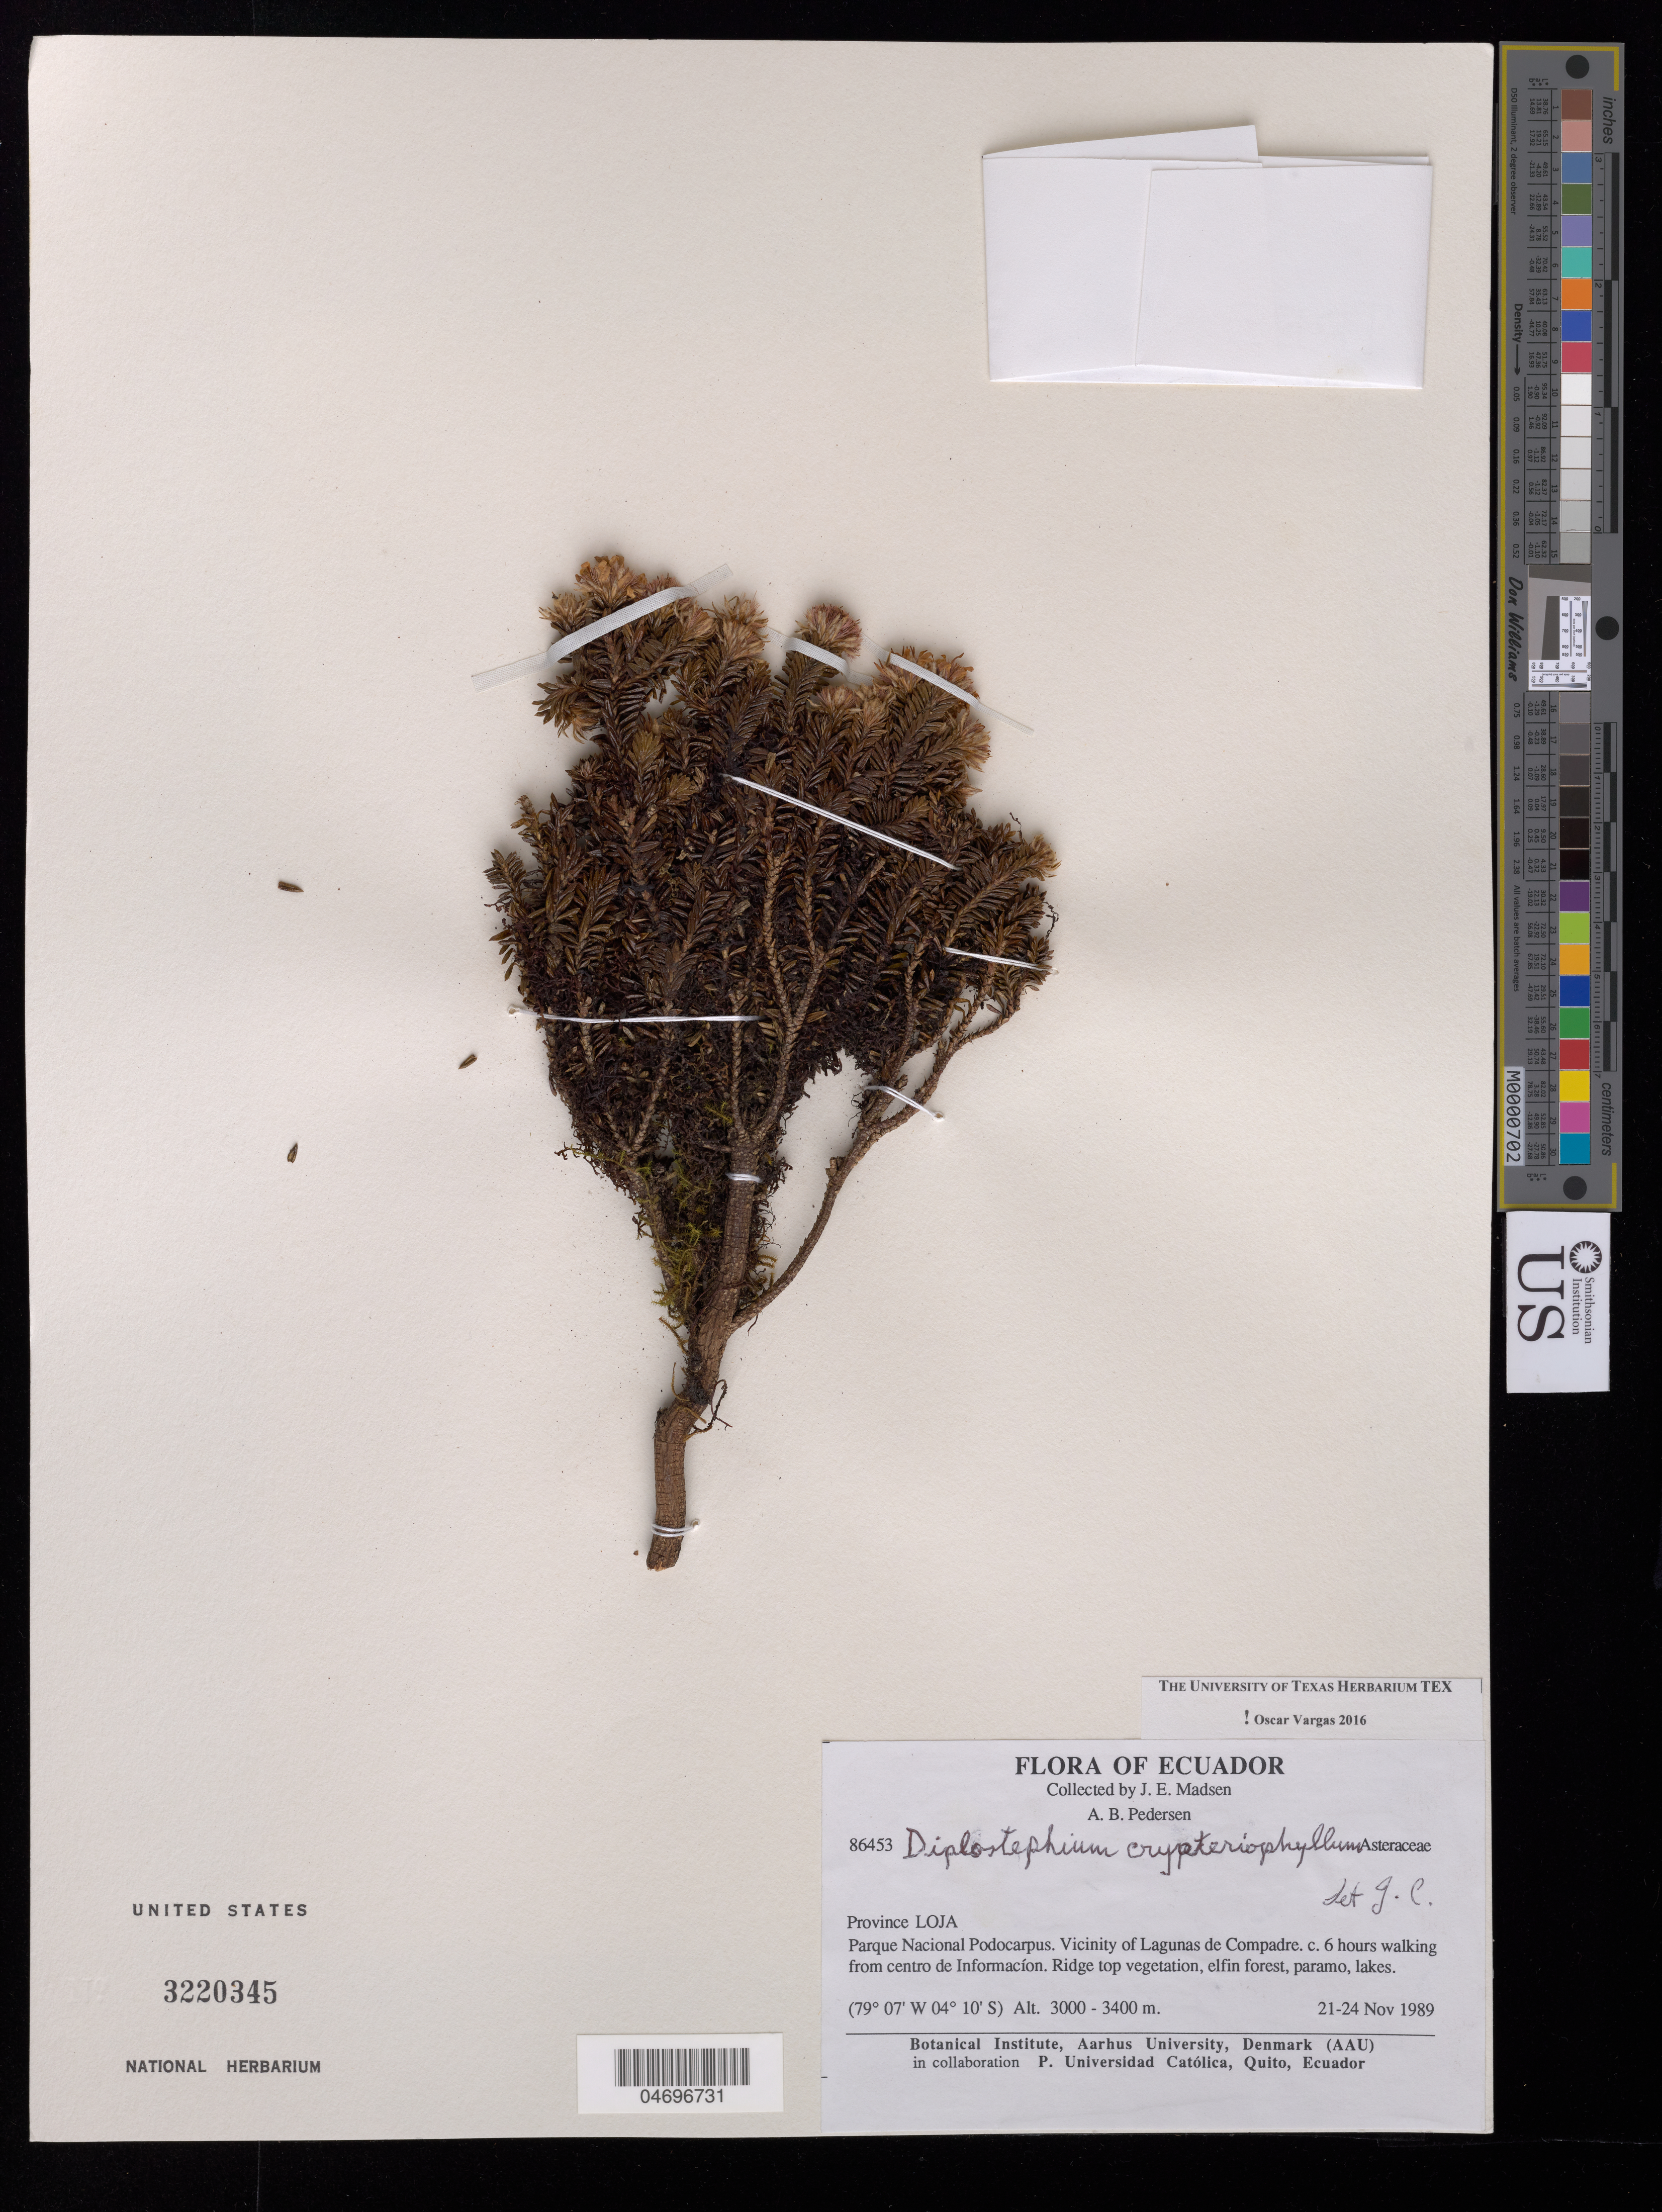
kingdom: Plantae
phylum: Tracheophyta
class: Magnoliopsida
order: Asterales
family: Asteraceae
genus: Diplostephium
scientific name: Diplostephium crypteriophyllum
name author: Cuatrec.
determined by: Vargas, Oscar M.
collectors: J. E. Madsen & A. B. Pedersen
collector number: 86453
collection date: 1989-11-21/1989-11-24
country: Ecuador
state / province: Loja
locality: Parque Nacional Podocarpus. Vicinity of Lagunas de Compadre. c. 6 hours walking from centro de Informacion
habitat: Ridge top vegetation, elfin forest, paramo, lakes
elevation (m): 3000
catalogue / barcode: US 3220345